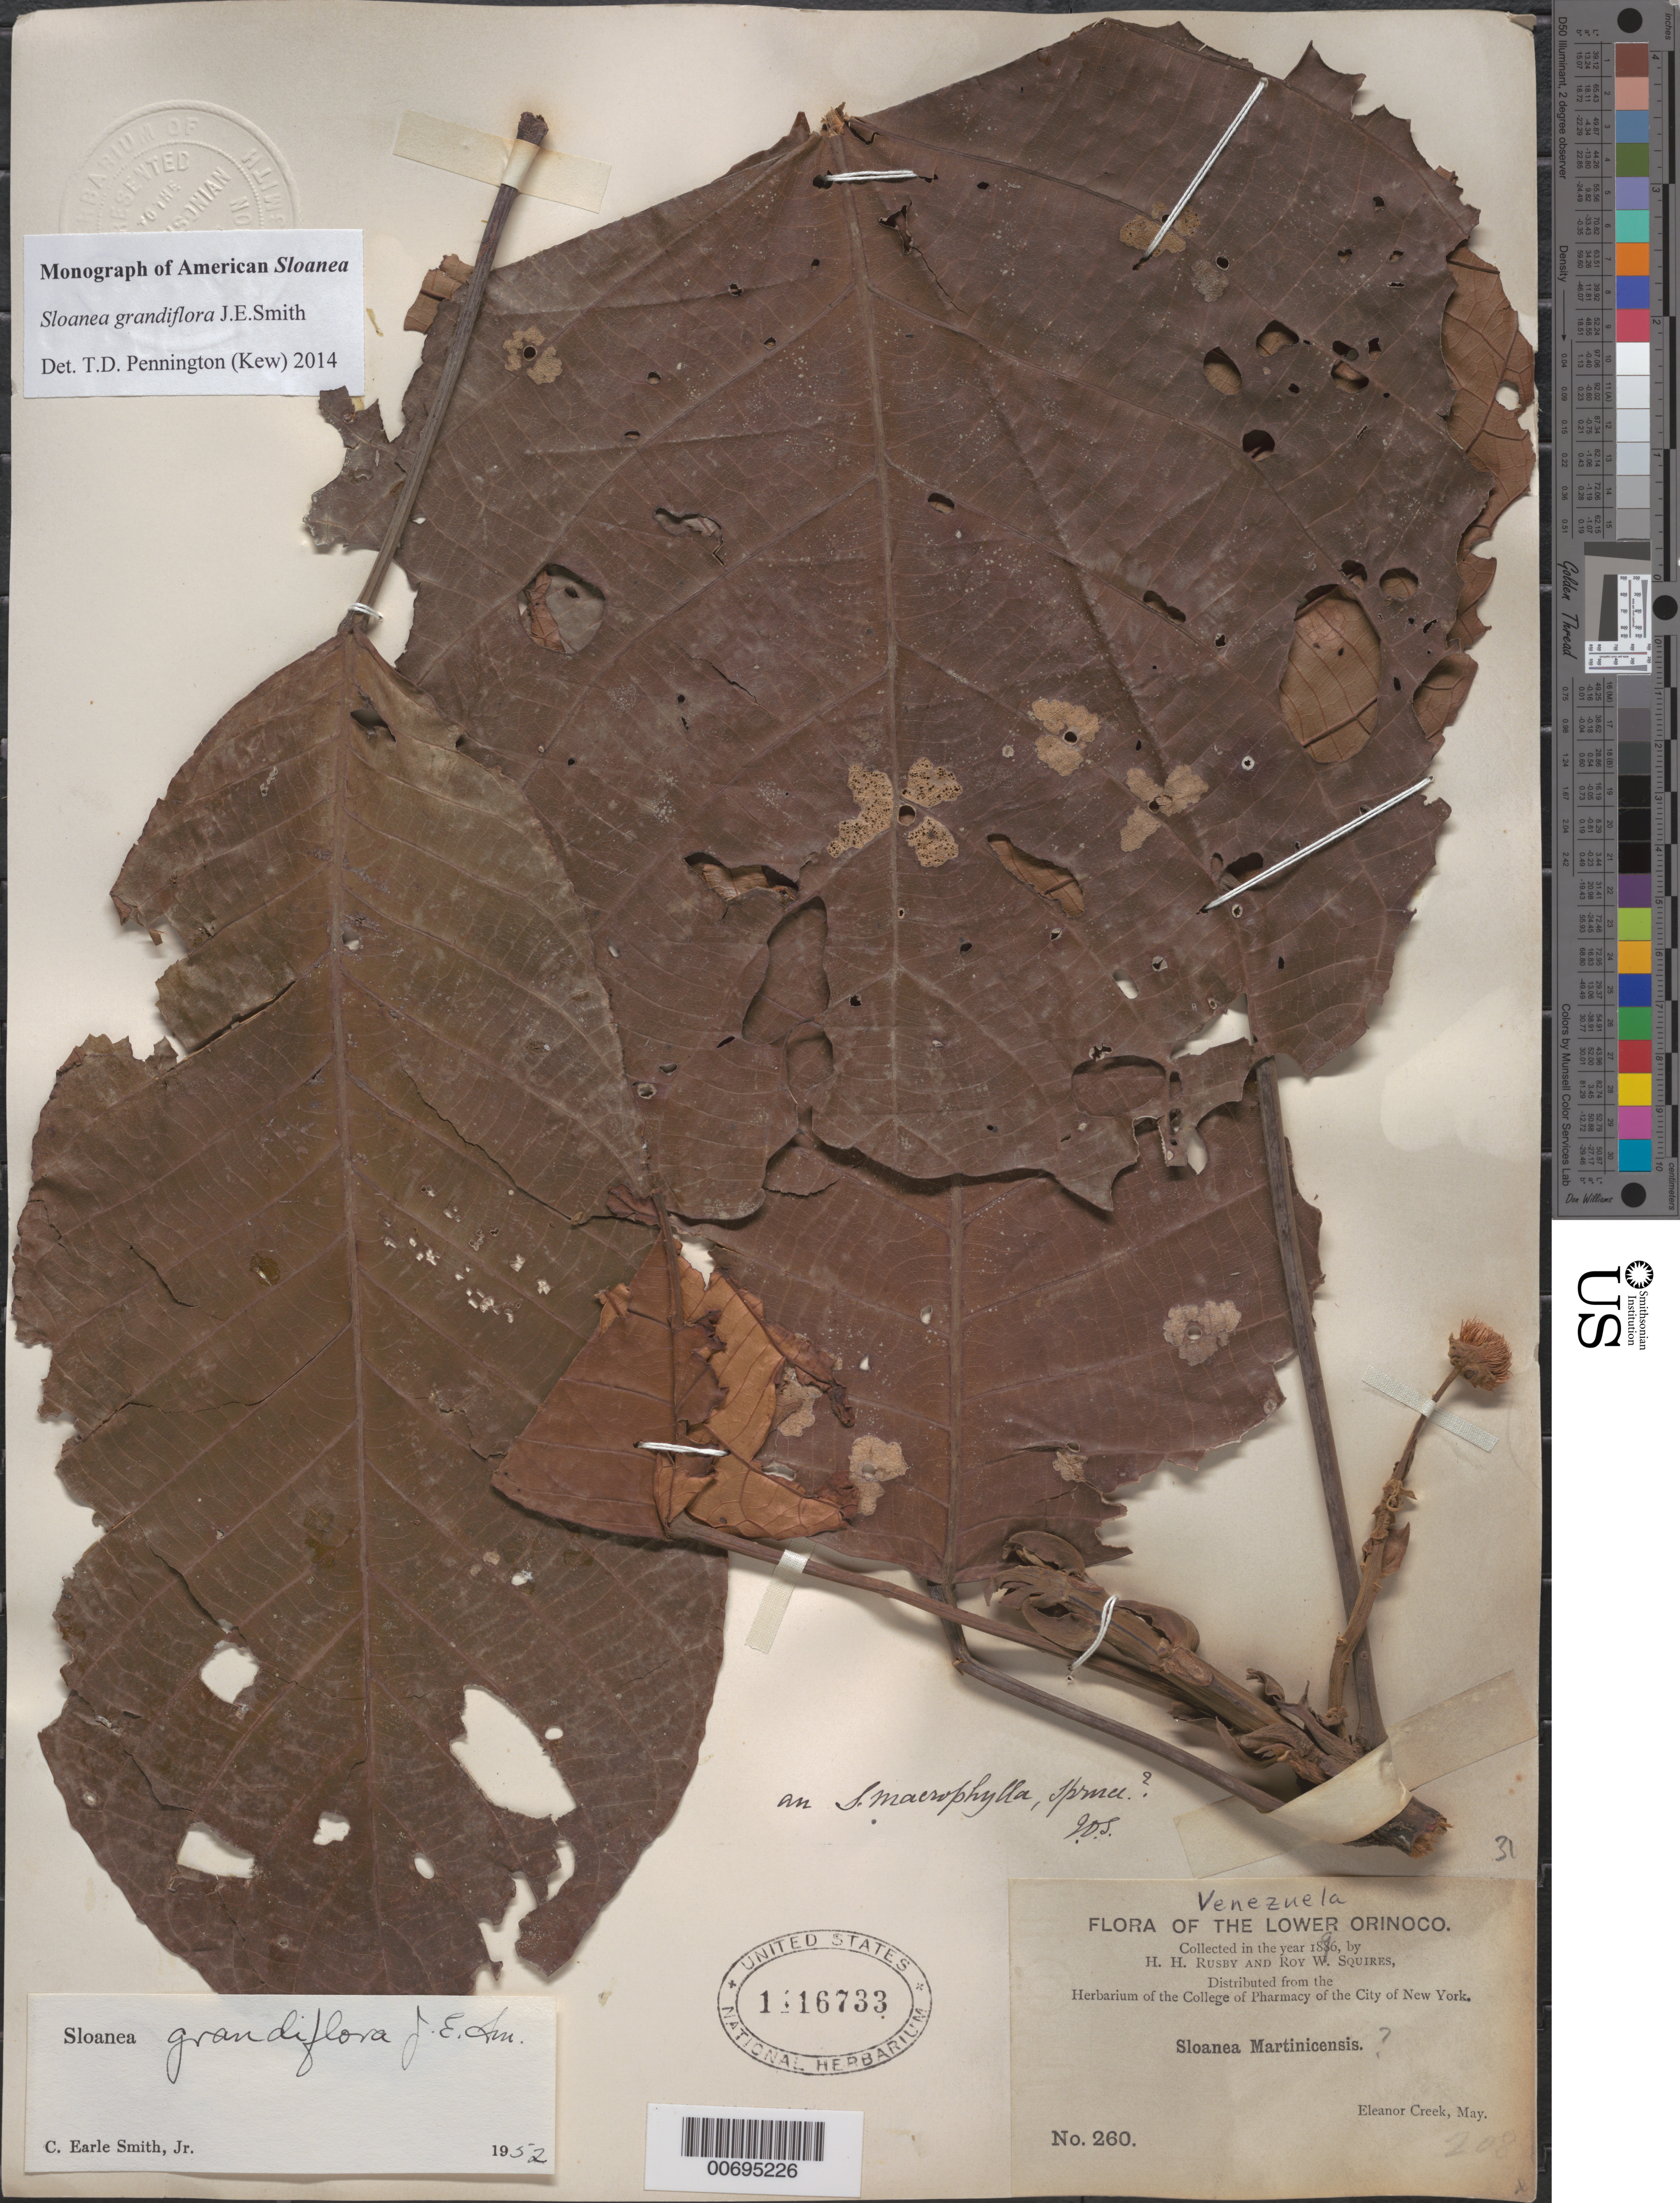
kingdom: Plantae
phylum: Tracheophyta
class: Magnoliopsida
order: Oxalidales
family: Elaeocarpaceae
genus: Sloanea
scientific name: Sloanea grandiflora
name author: Sm.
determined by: Pennington, T. D., (K)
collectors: H. H. Rusby & R. Squires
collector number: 260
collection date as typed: May 1896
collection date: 1896-05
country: Venezuela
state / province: Delta Amacuro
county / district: Antonio Díaz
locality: Lower Orinoco, Eleanor Creek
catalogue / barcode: US 1116733